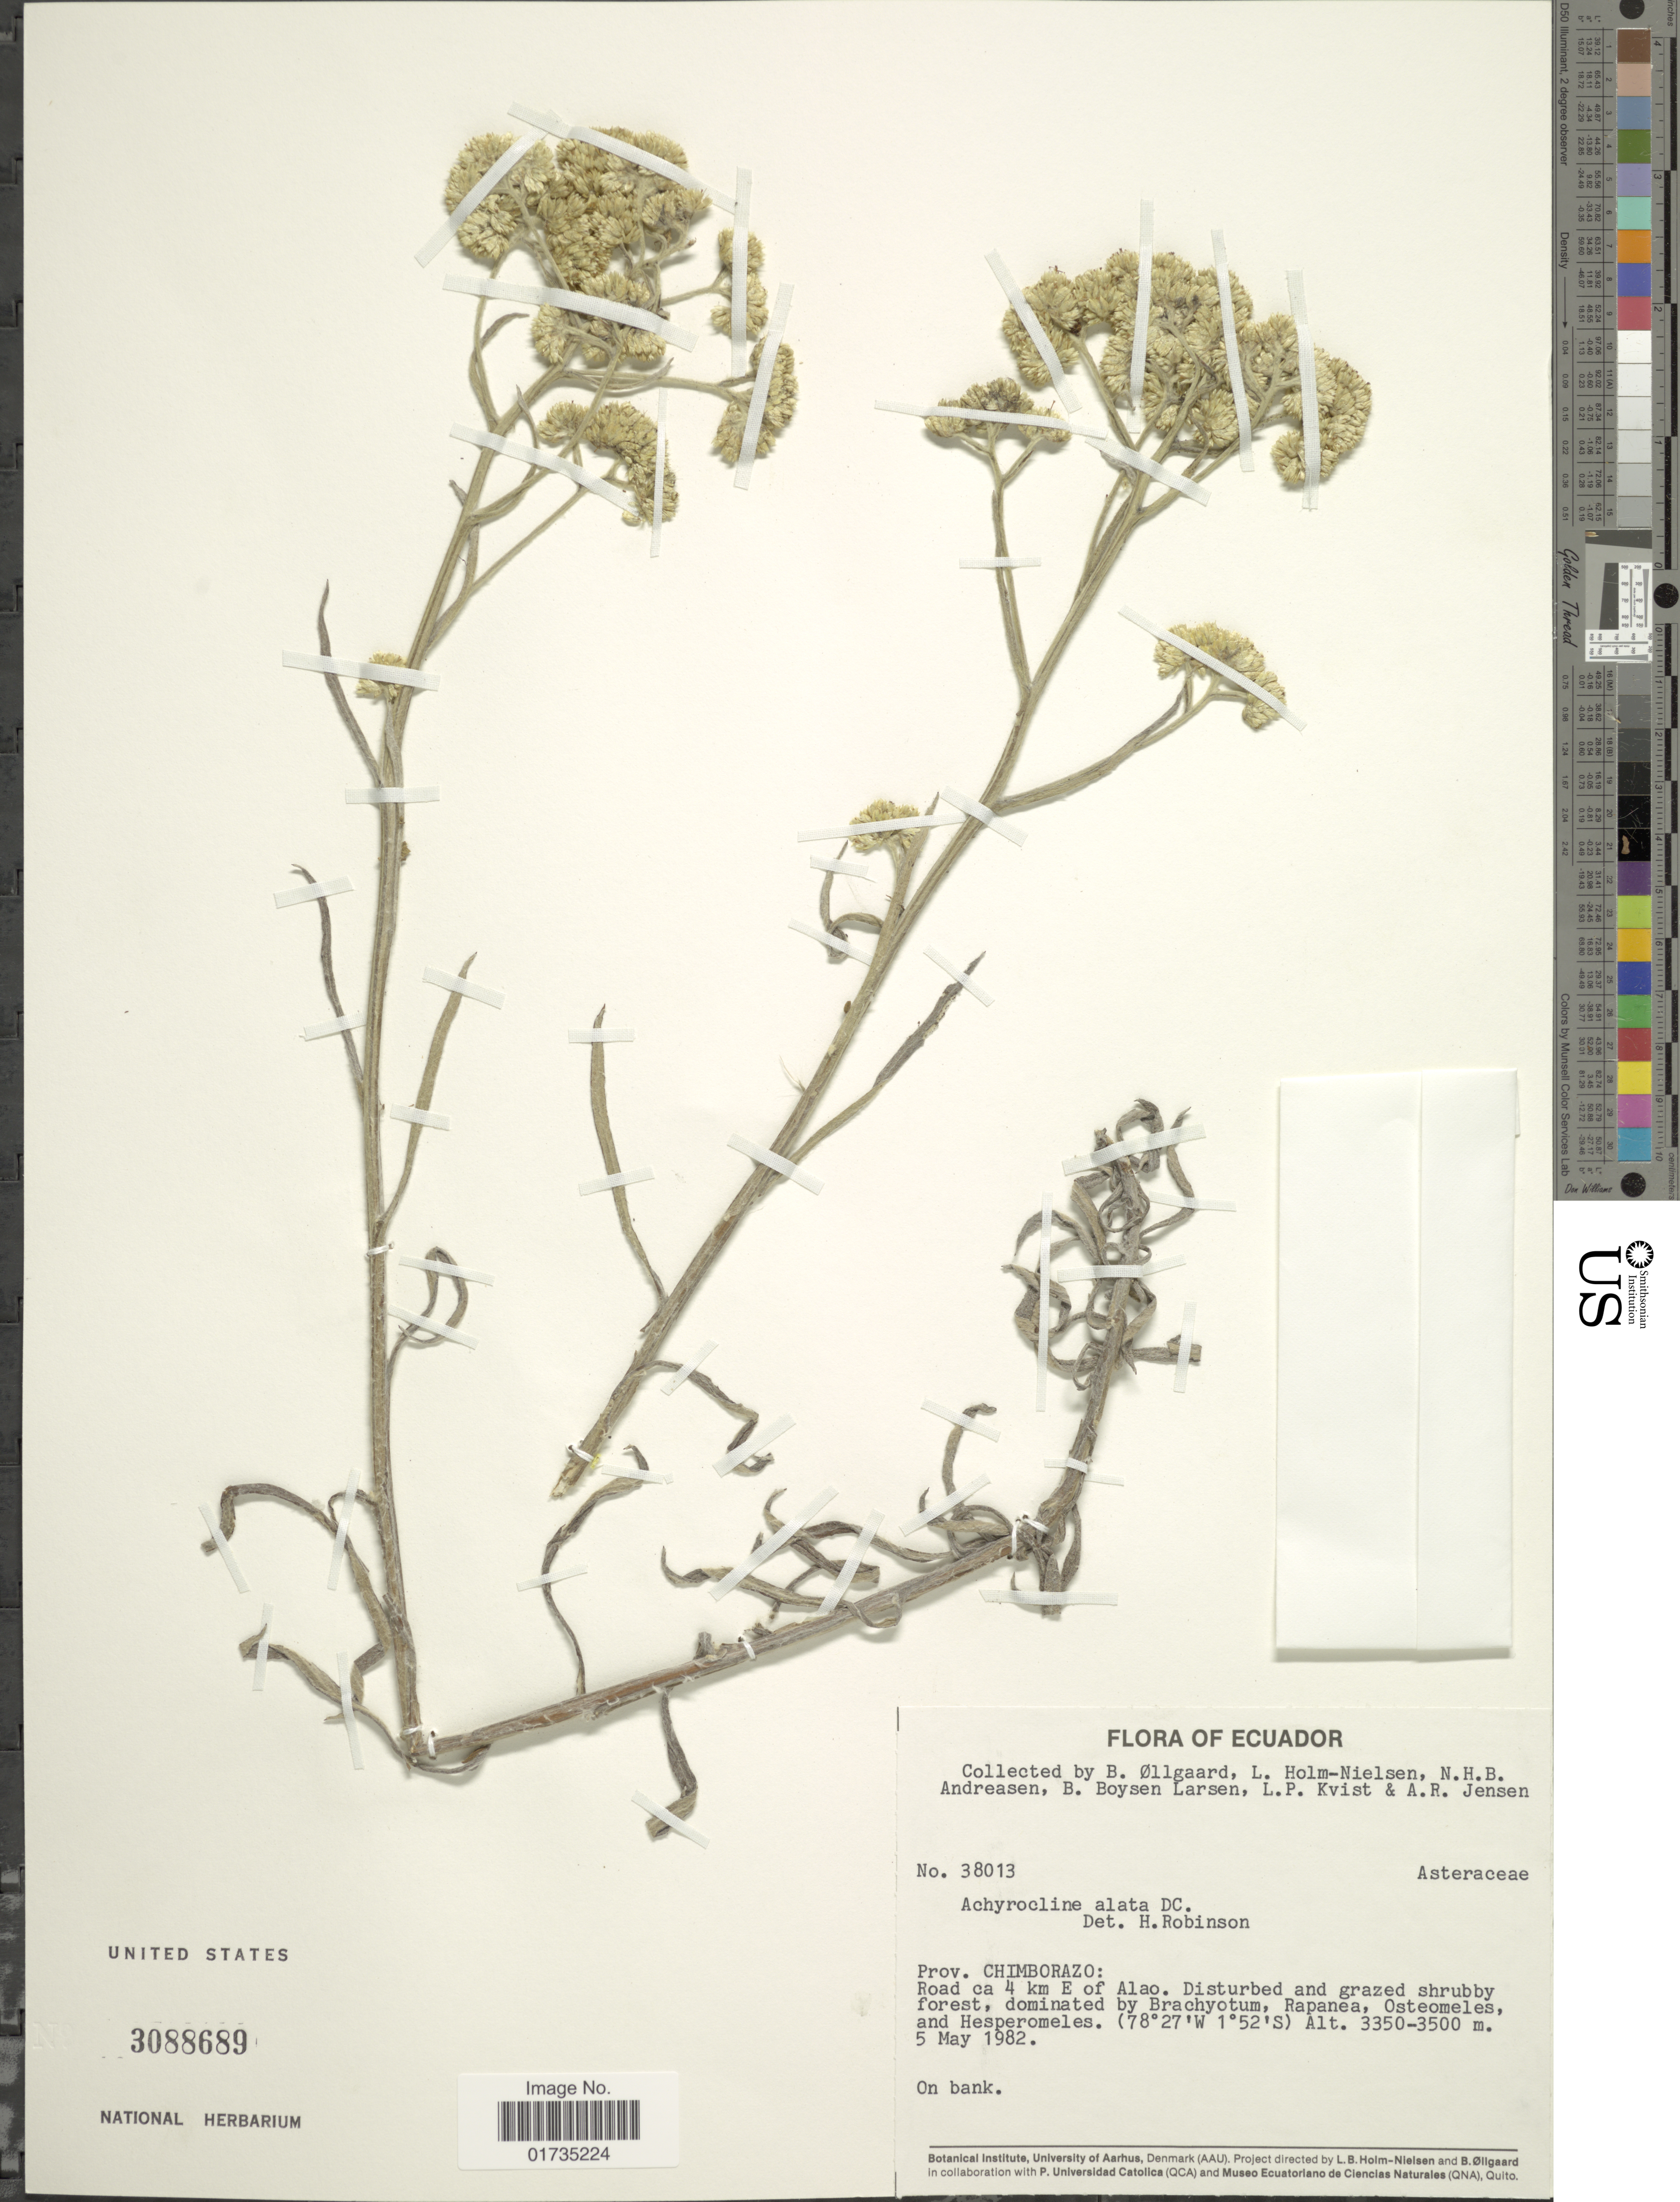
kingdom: Plantae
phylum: Tracheophyta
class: Magnoliopsida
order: Asterales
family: Asteraceae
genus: Achyrocline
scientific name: Achyrocline alata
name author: (Kunth) DC.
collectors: B. Øllgaard, L. B. Holm-Nielsen, N. Andreasen, B. Boysen Larsen & et al.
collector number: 38013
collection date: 1982-05-05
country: Ecuador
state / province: Chimborazo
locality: Ecuador. Prov. Chimborazo: Road ca 4 km E of Alao.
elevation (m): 3350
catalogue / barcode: US 3088689